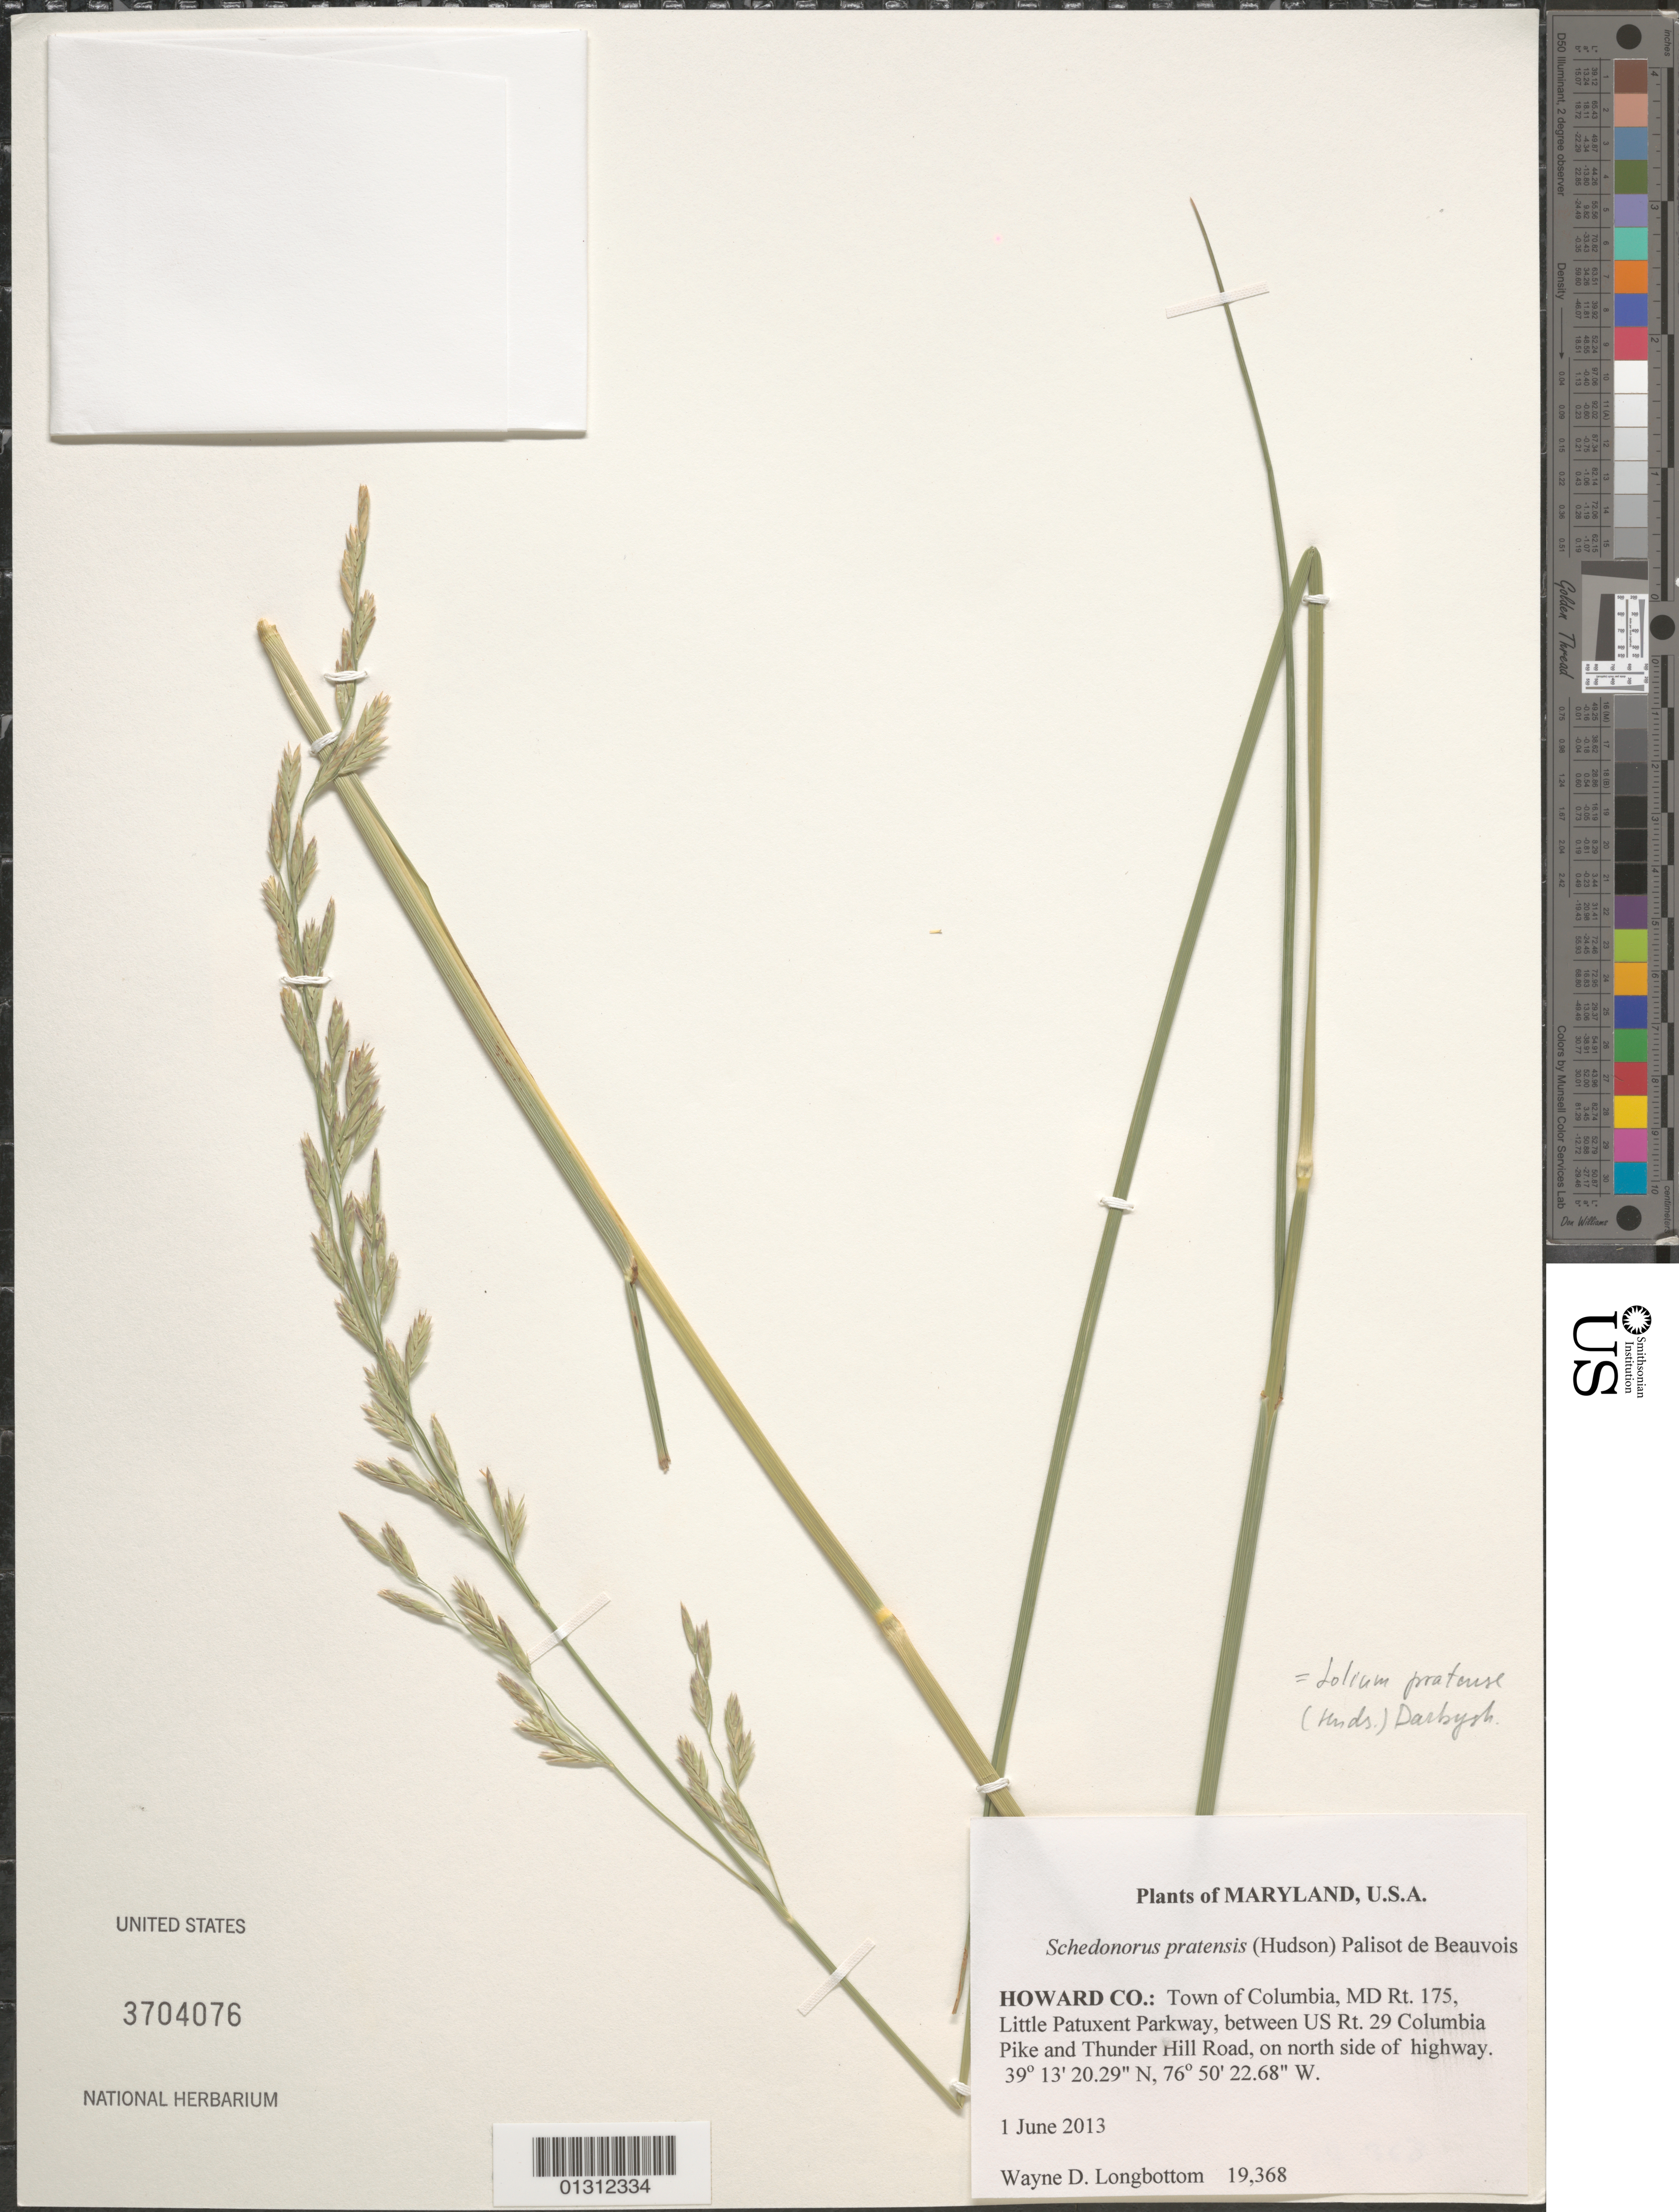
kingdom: Plantae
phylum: Tracheophyta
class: Liliopsida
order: Poales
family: Poaceae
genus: Schedonorus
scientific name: Schedonorus pratensis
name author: (Huds.) P. Beauv.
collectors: W. D. Longbottom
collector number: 19368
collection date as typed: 1 June 2013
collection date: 2013-06-01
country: United States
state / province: Maryland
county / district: Howard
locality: Town of Columbia, MD Rt. 175, Little Patuxent Parkway, between US Rt. 29 Columbia Pike and Thunder Hill Road, on north side of highway.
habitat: On side of highway.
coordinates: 39 13 20.29 N, 76 59 22.68 W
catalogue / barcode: US 3704076